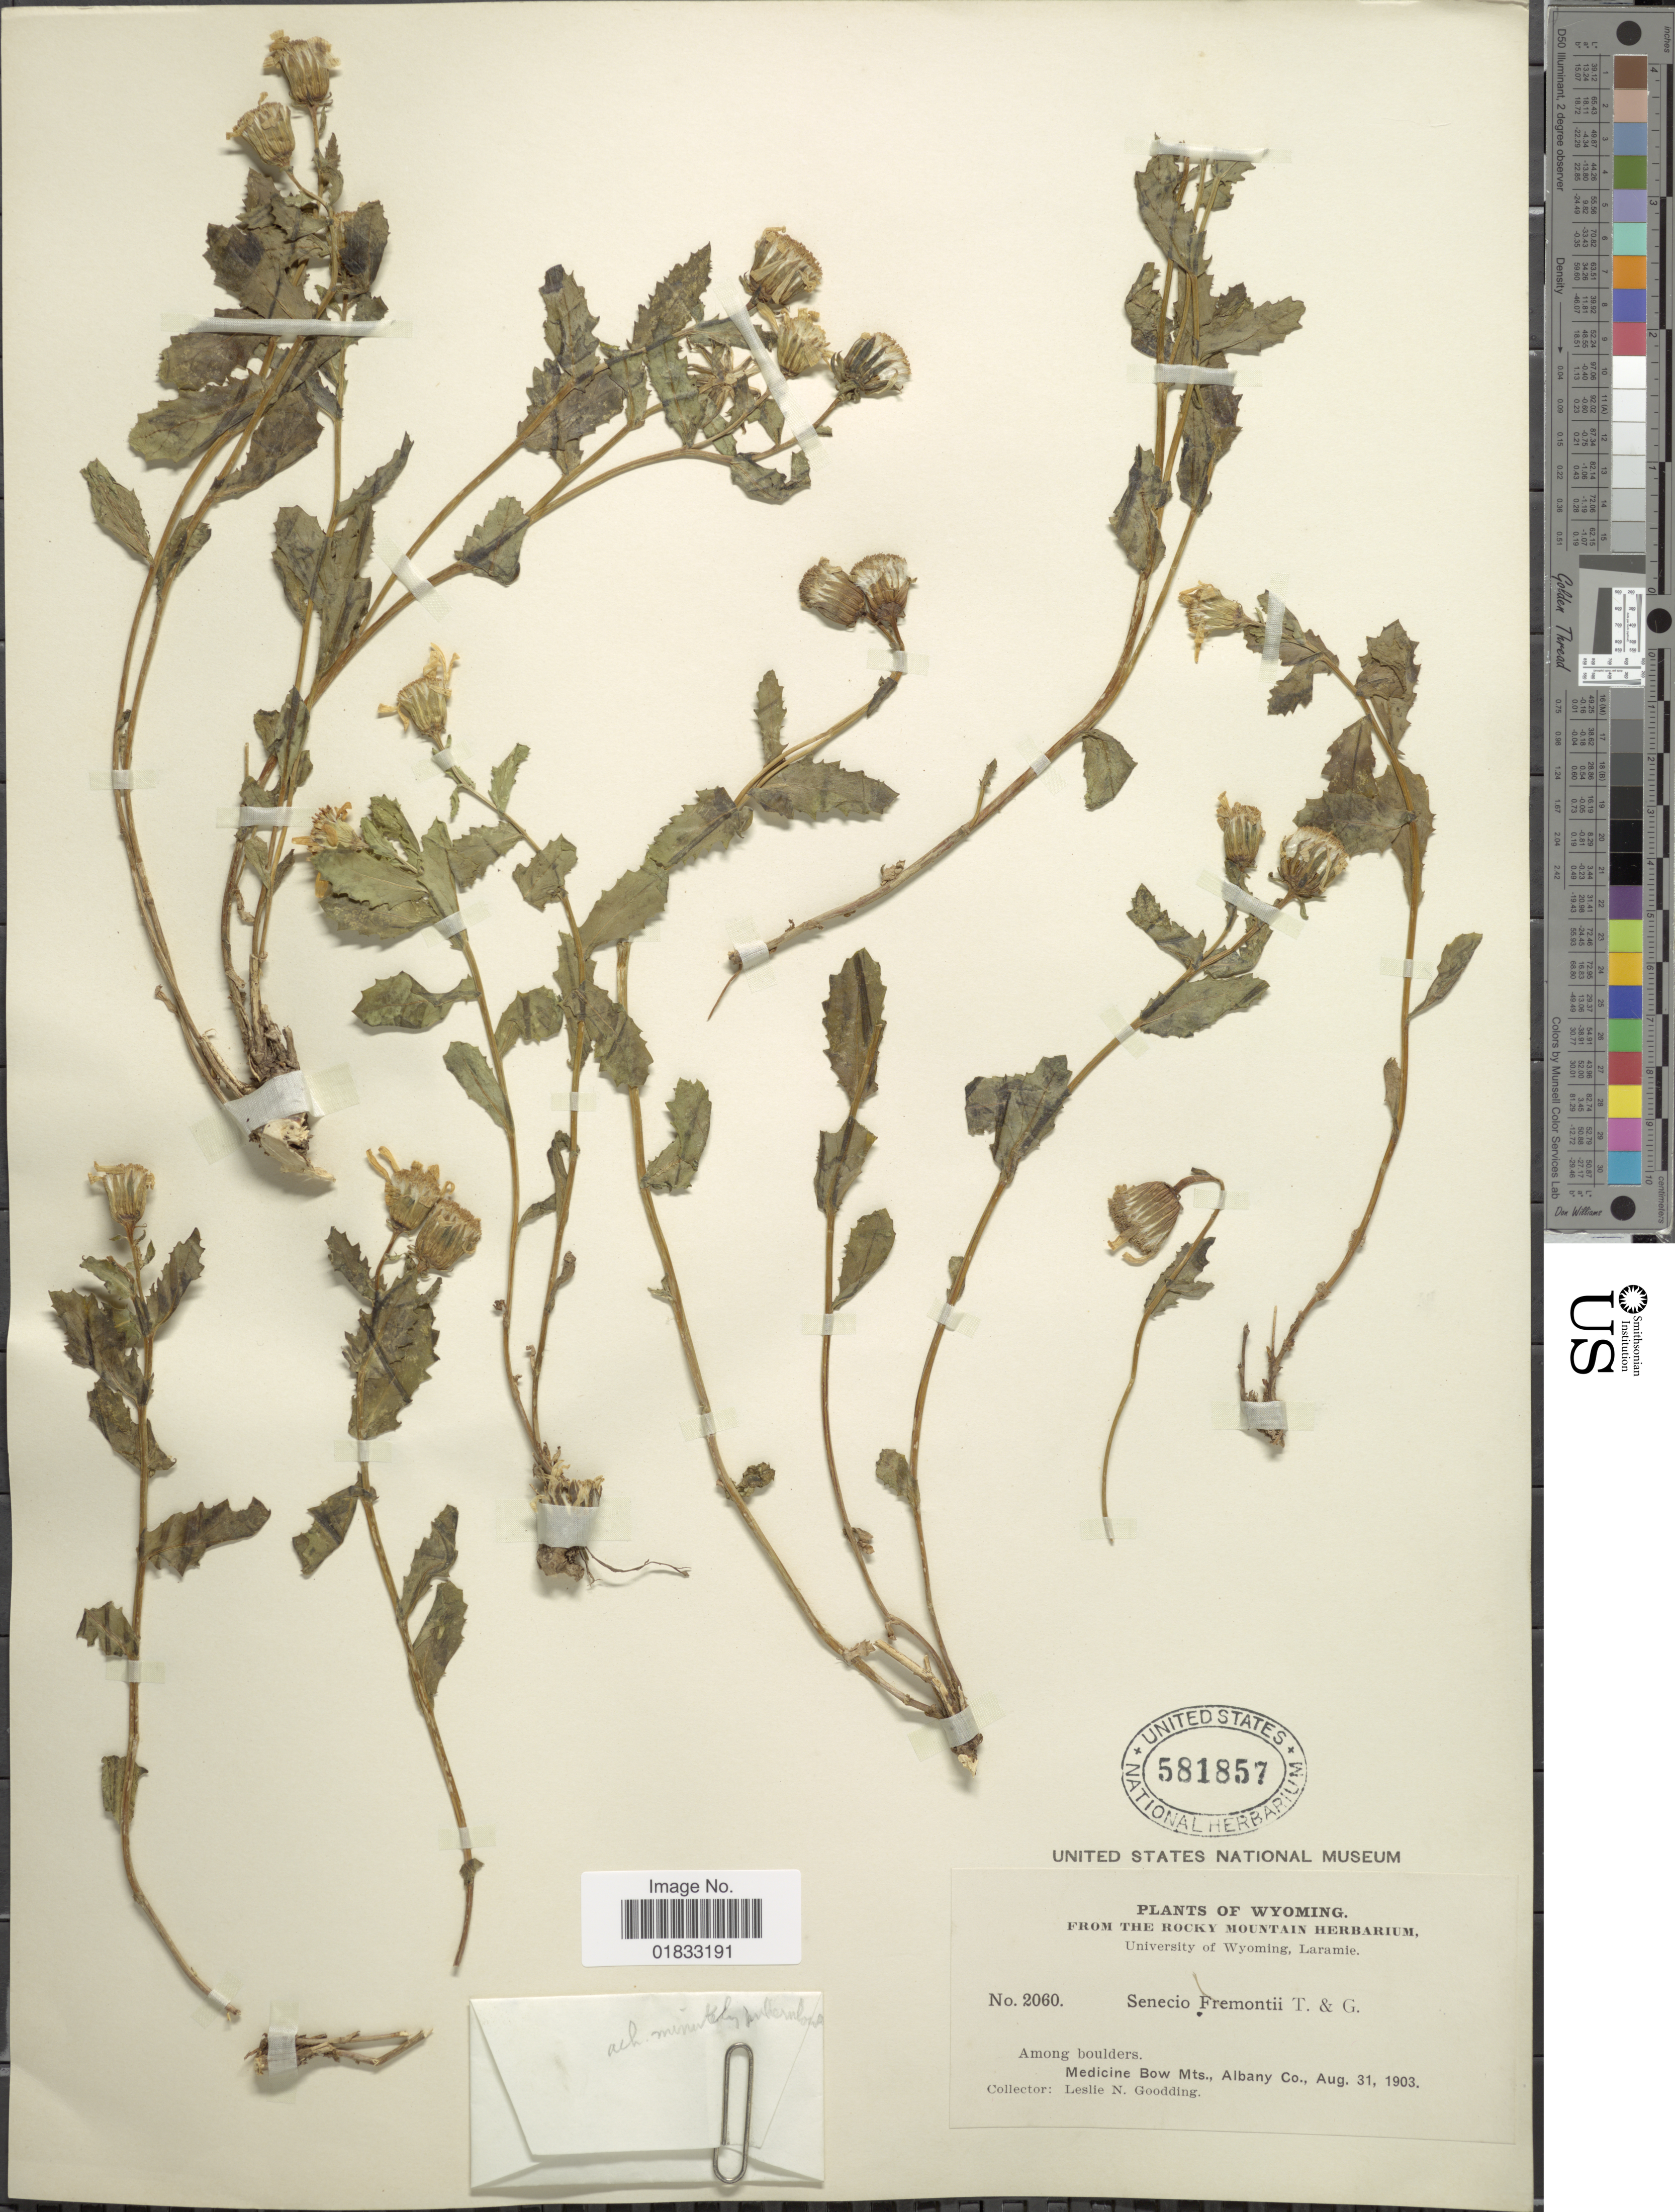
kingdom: Plantae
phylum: Tracheophyta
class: Magnoliopsida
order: Asterales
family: Asteraceae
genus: Senecio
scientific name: Senecio fremontii var. blitoides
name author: (Greene) Cronq.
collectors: L. N. Goodding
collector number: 2060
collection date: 1903-08-31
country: United States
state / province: Wyoming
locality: Among boulders, Medicine Bow Mts., Albany Co.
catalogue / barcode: US 581857